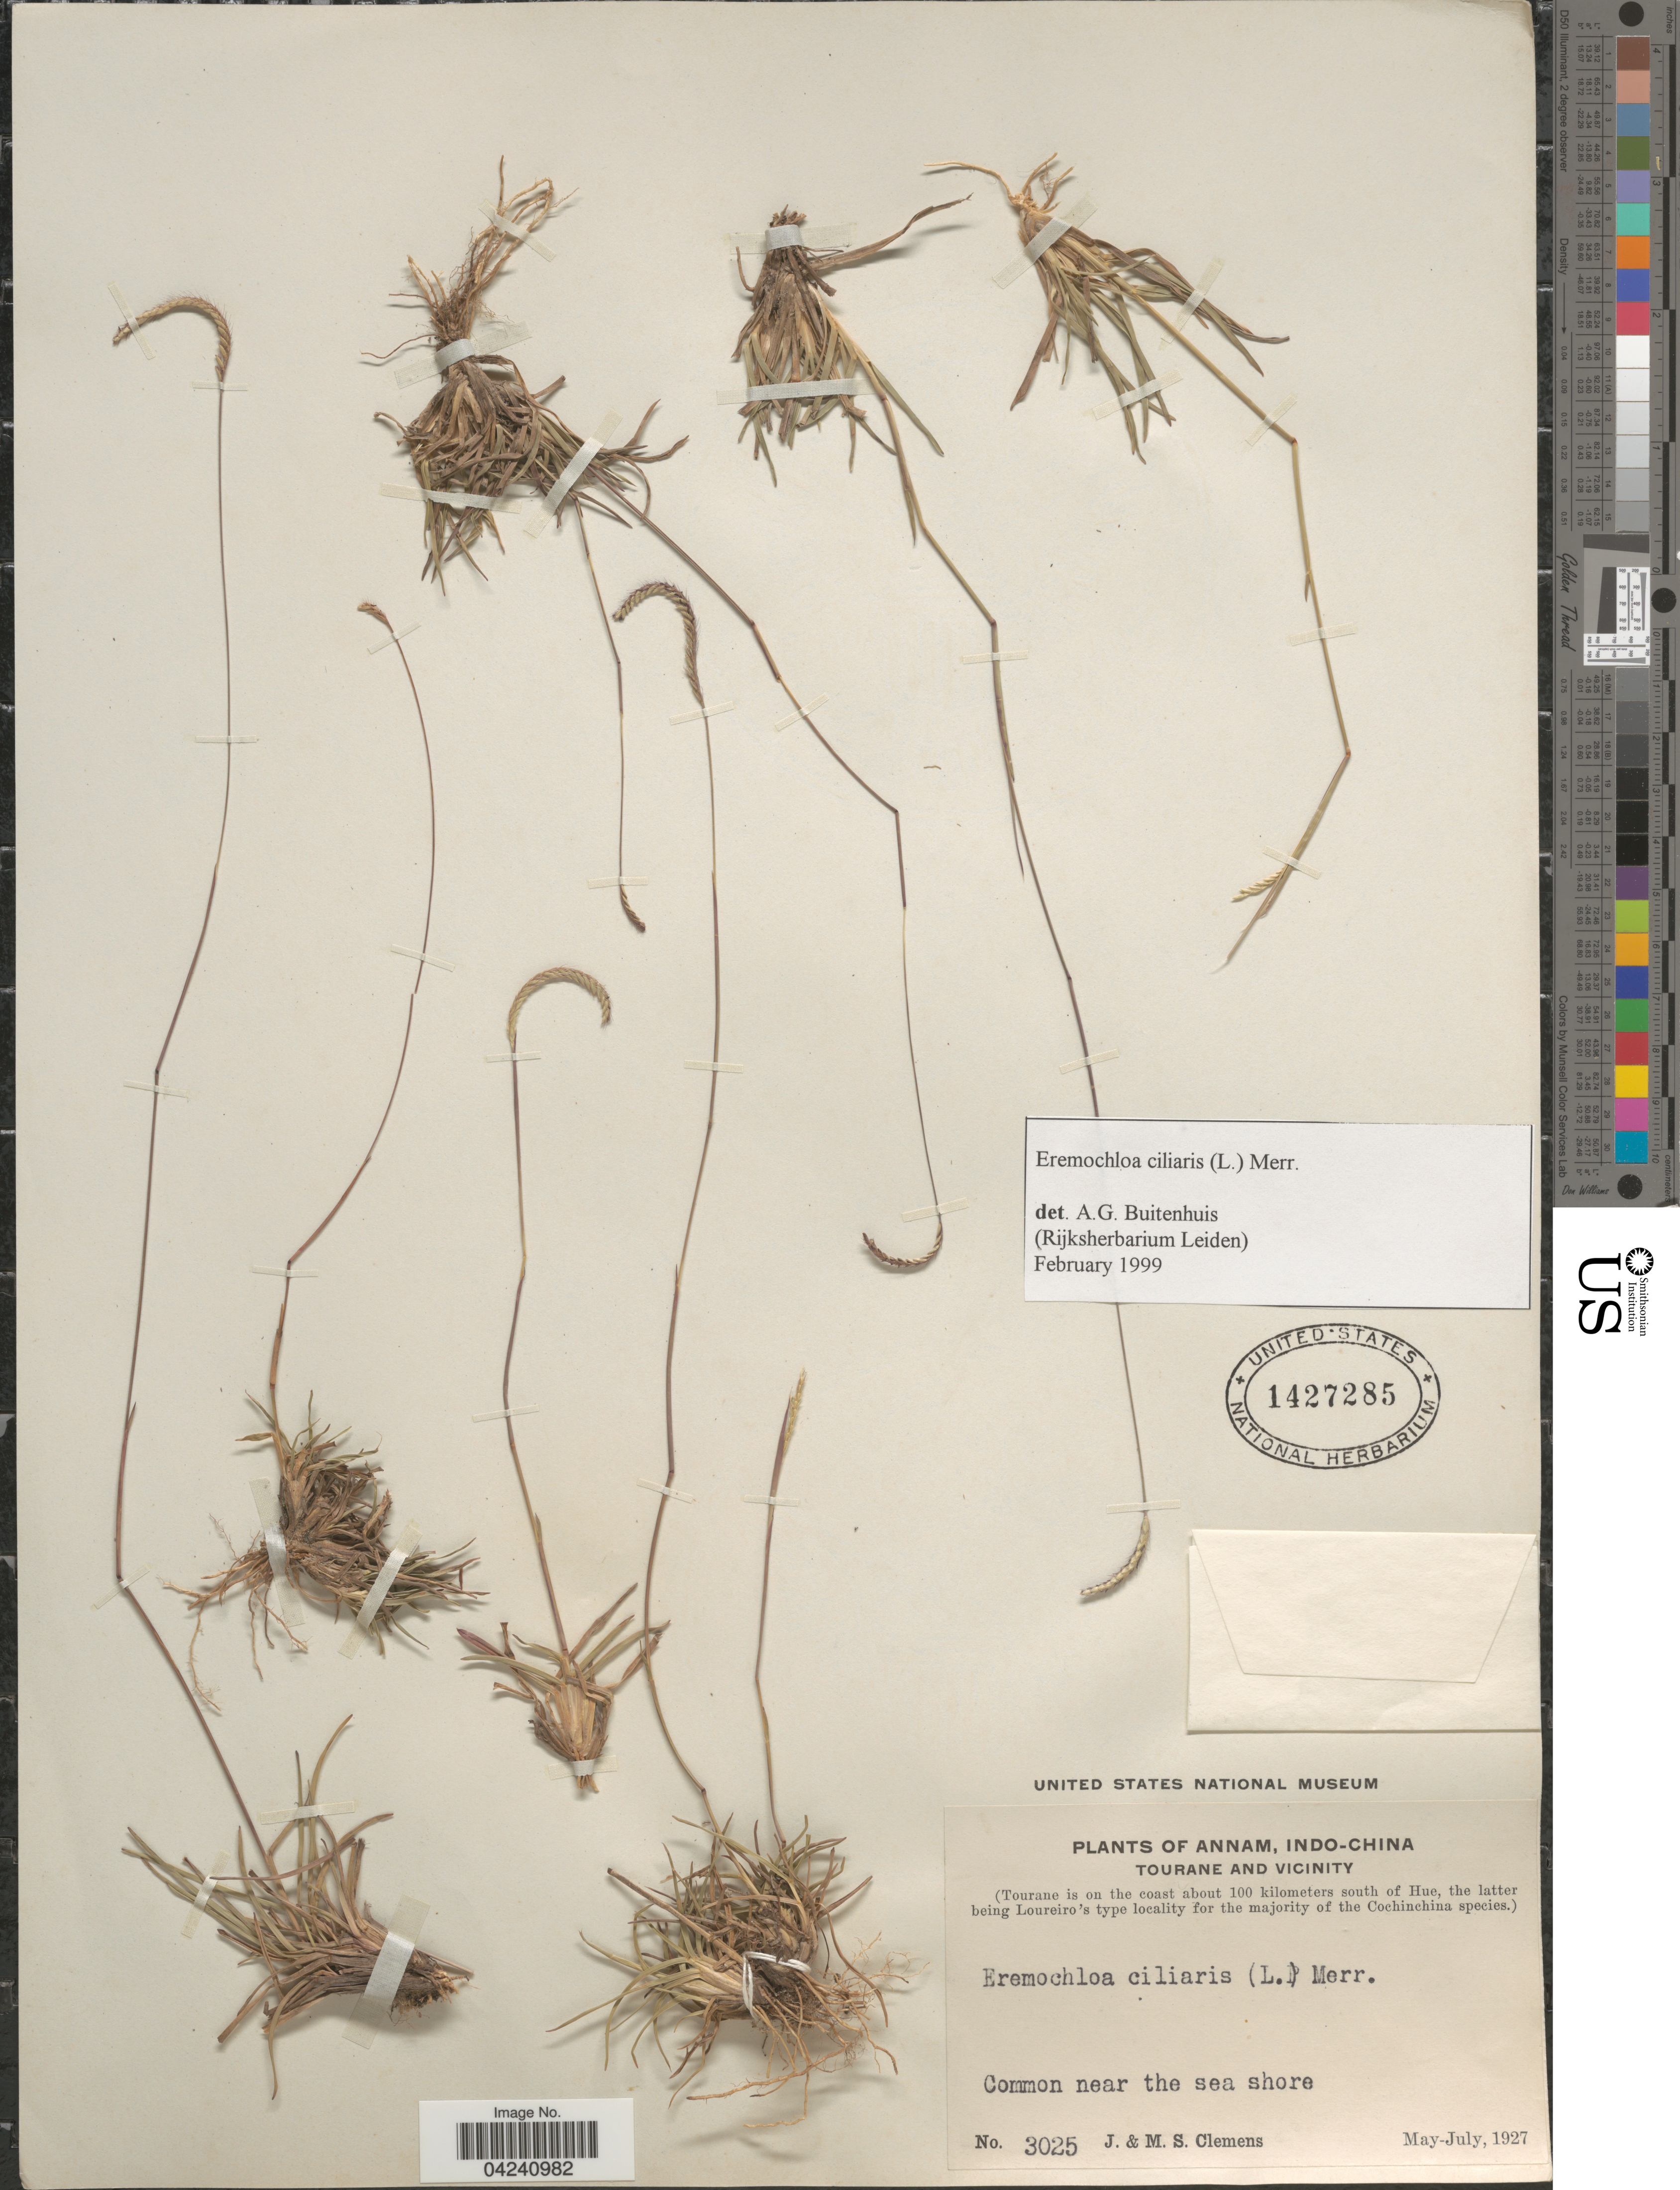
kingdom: Plantae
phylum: Tracheophyta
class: Liliopsida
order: Poales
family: Poaceae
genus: Eremochloa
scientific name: Eremochloa ciliaris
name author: (L.) Merr.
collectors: J. Clemens & M. S. Clemens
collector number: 3025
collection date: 1927-05/1927-07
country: Vietnam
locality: Annam, Indo-China. Tourane and vicinity. (Tourane is on the coast about 100 kilometers south Hue). Common near the sea shore.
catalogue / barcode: US 1427285